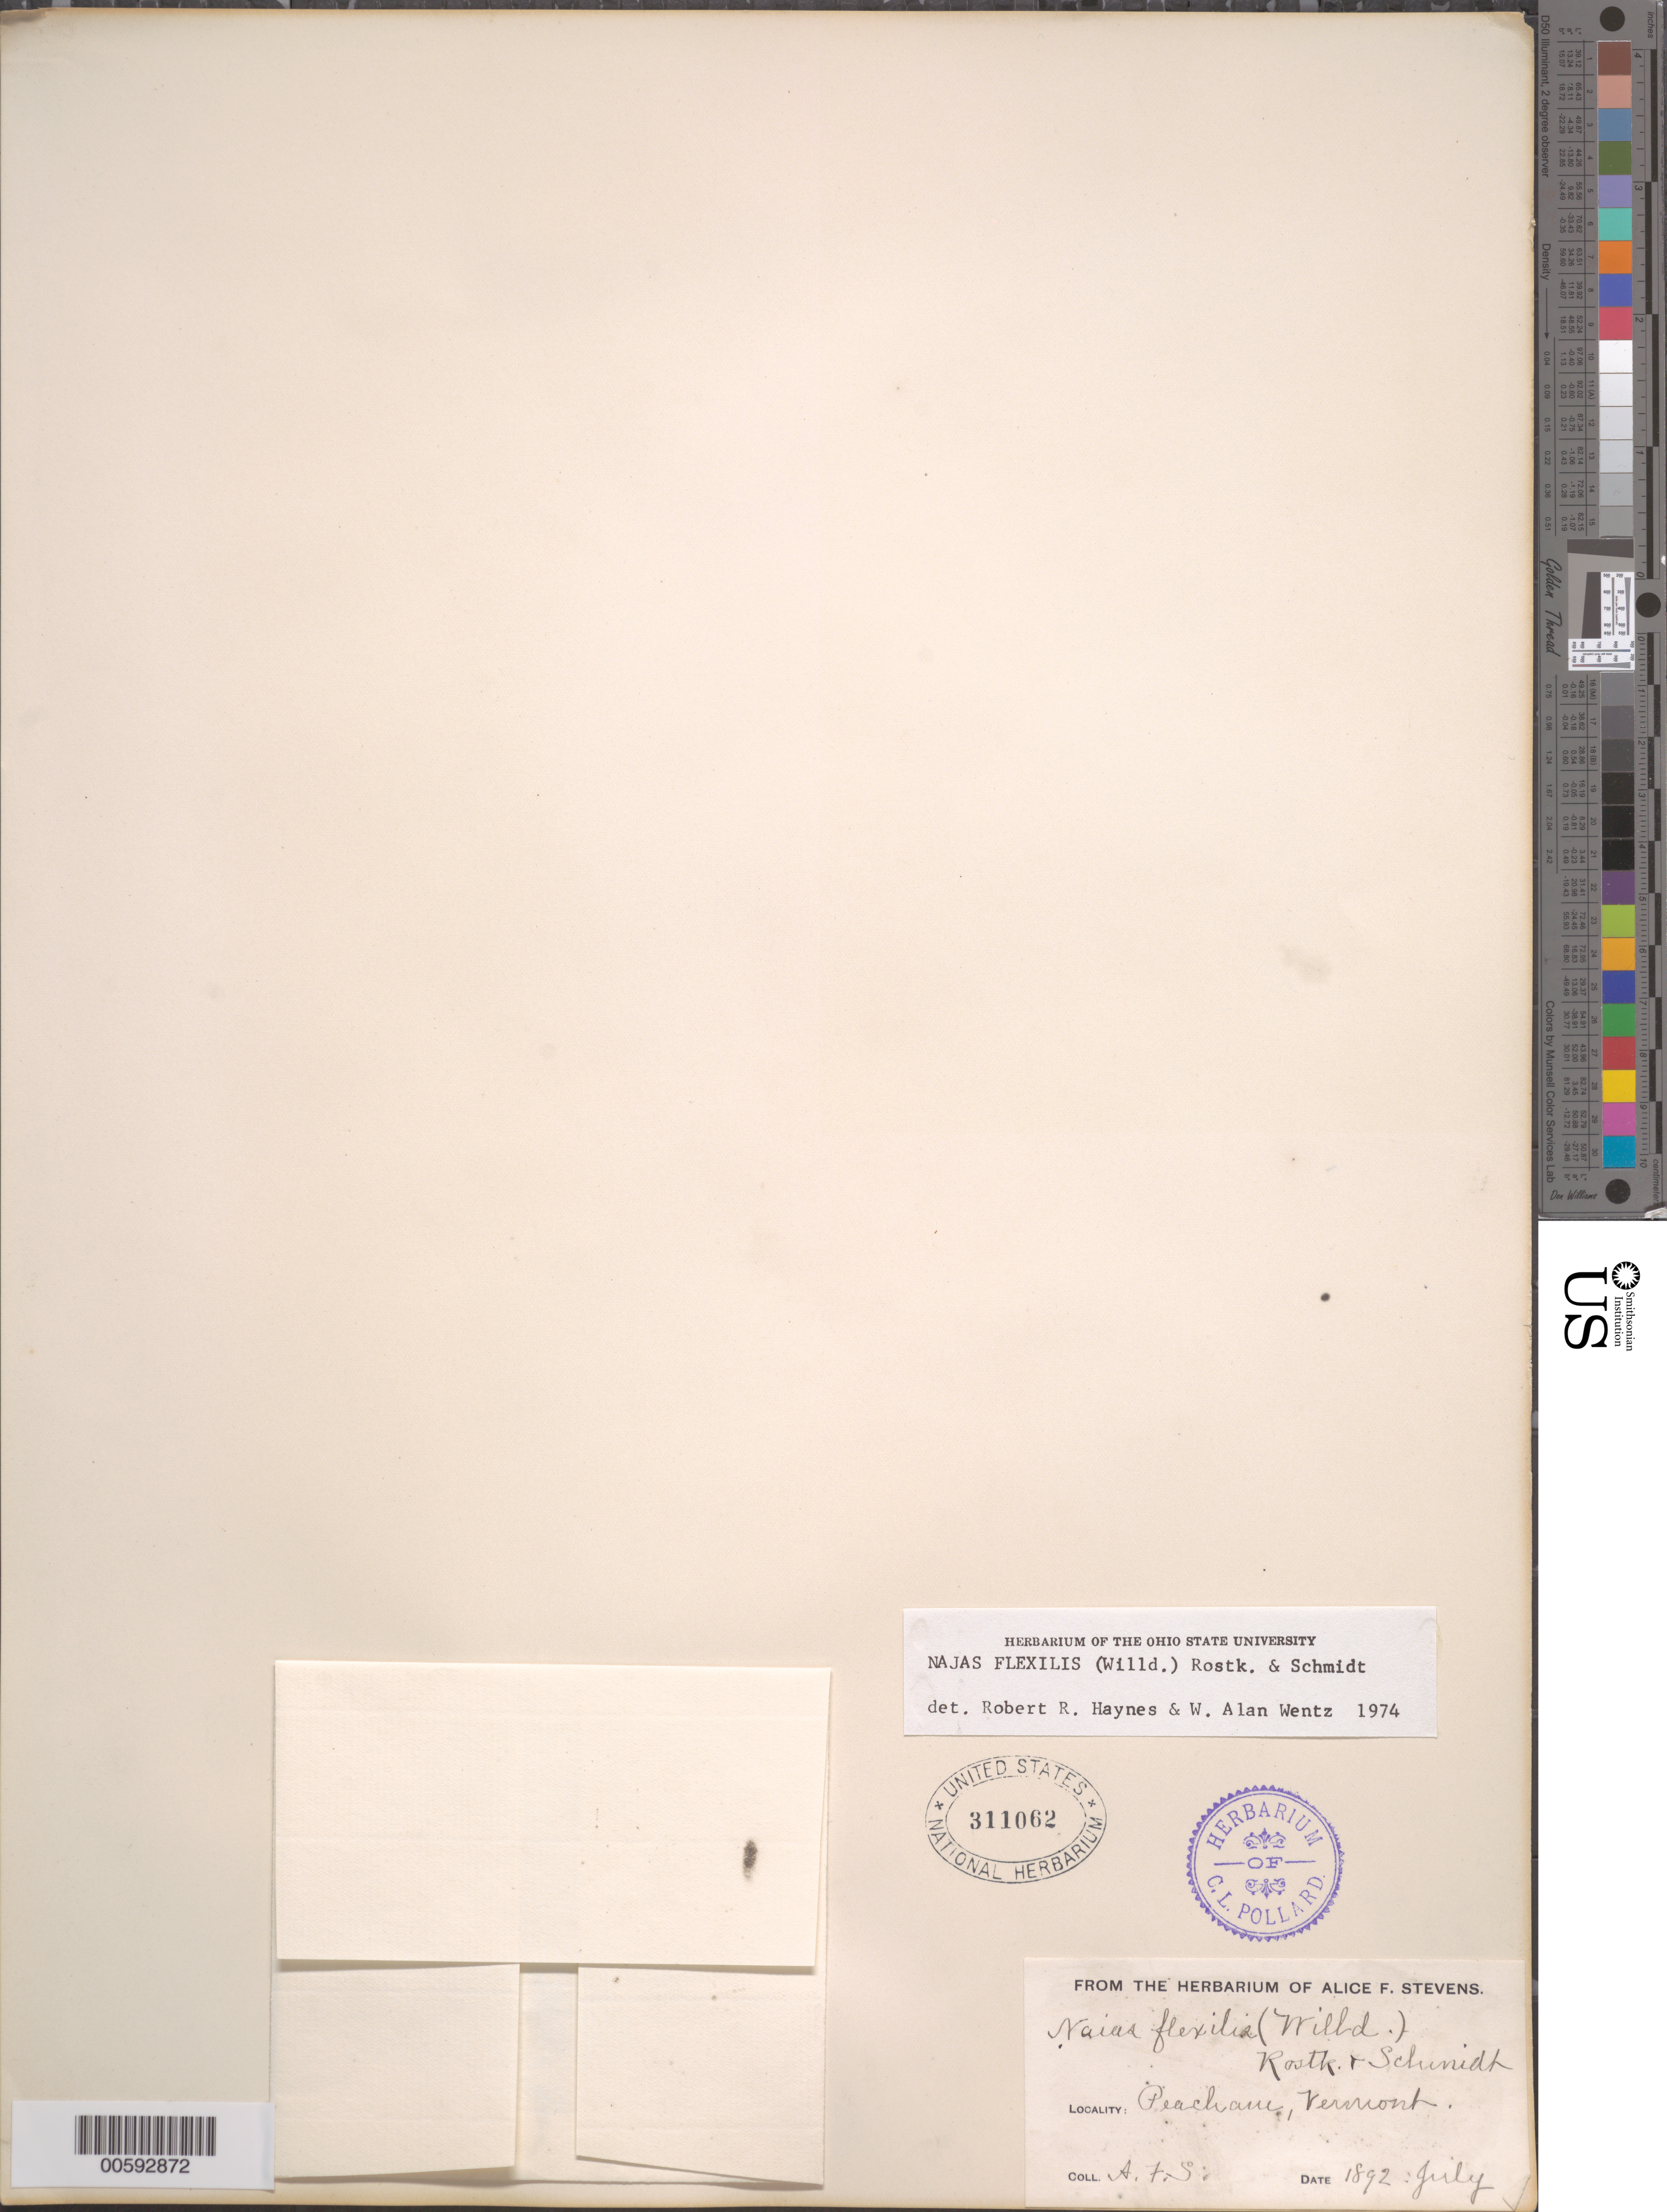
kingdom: Plantae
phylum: Tracheophyta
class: Liliopsida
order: Alismatales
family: Hydrocharitaceae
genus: Najas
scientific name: Najas flexilis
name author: (Willd.) Rostk. & Schmidt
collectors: A. Stevens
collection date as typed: Jul 1892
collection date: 1892-07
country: United States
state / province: Vermont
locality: Peacham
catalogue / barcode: US 311062